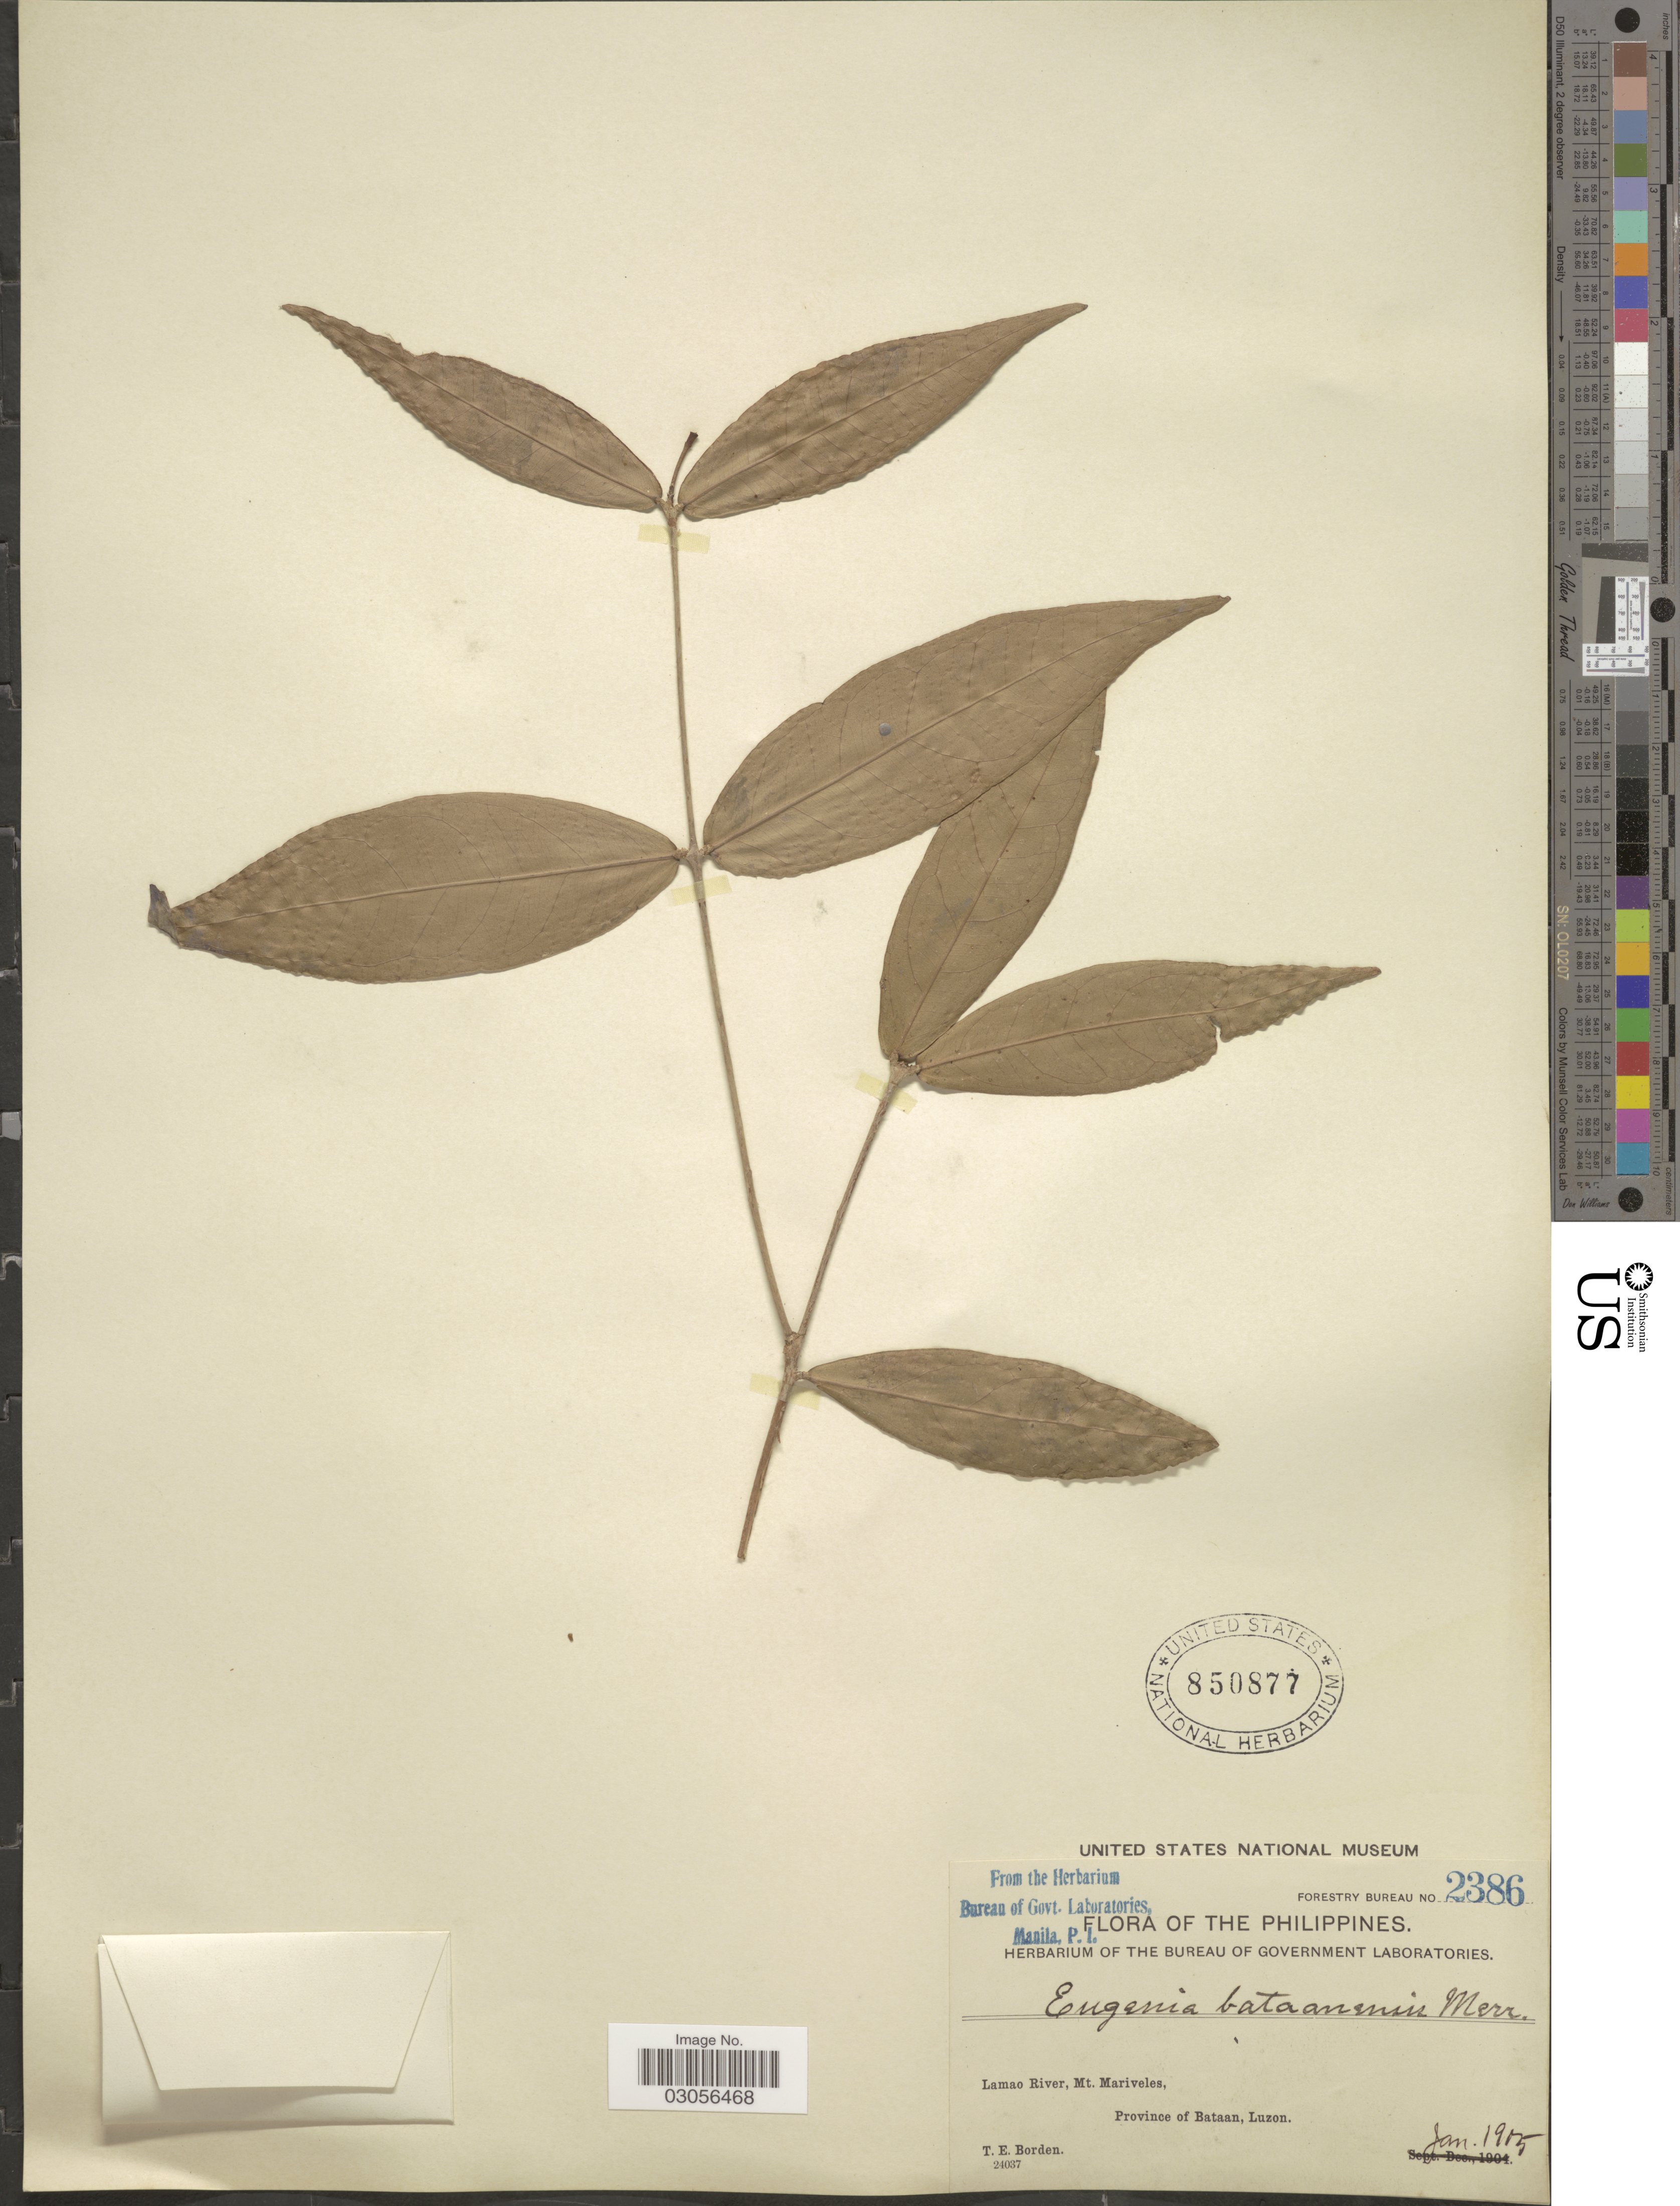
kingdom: Plantae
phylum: Tracheophyta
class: Magnoliopsida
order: Myrtales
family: Myrtaceae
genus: Syzygium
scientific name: Syzygium bataanense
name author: (Merr.) Merr.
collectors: T. E. Borden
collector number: Forestry Bureau 2386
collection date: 1905-01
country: Philippines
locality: Lamao River, Mt. Mariveles, Province of Bataan, Luzon.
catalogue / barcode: US 850877